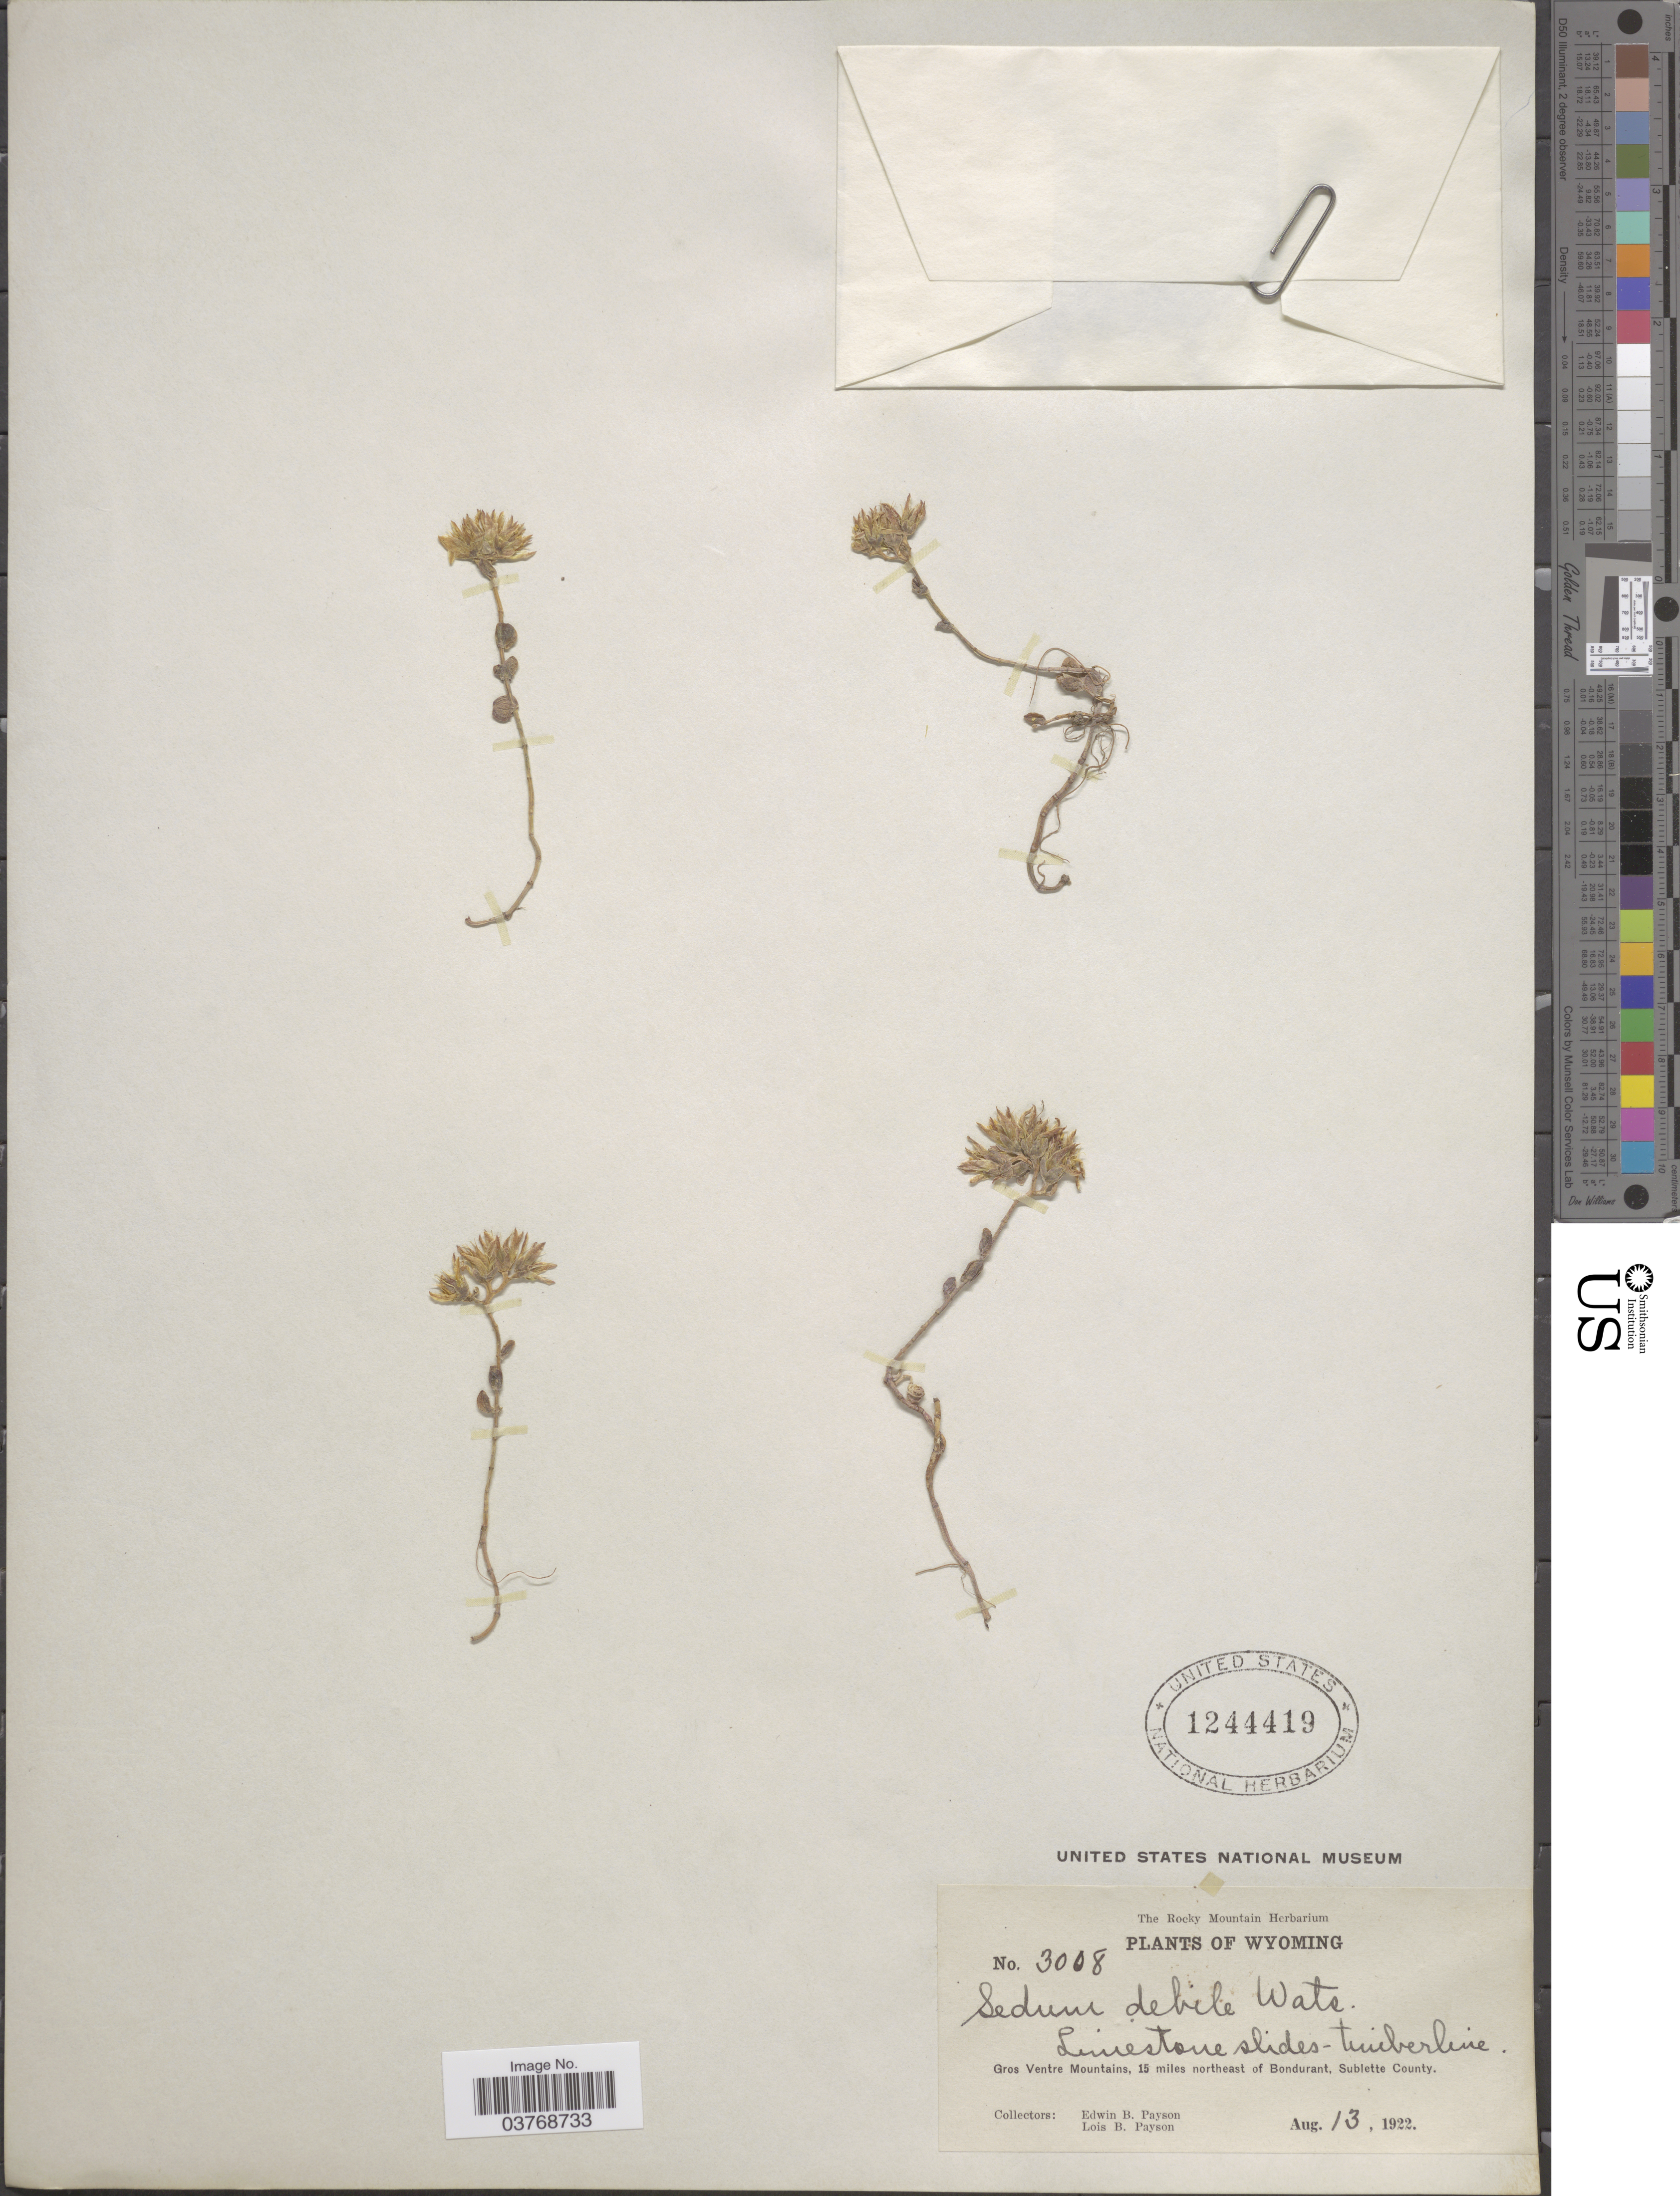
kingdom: Plantae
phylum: Tracheophyta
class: Magnoliopsida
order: Saxifragales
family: Crassulaceae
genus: Sedum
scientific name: Sedum debile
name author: S. Watson in C. King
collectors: E. B. Payson & L. Payson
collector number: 3008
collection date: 1922-08-13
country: United States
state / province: Wyoming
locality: Gros Ventre Mountains, 15 miles northeast of Bondurant, Sublette County.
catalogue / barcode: US 1244419